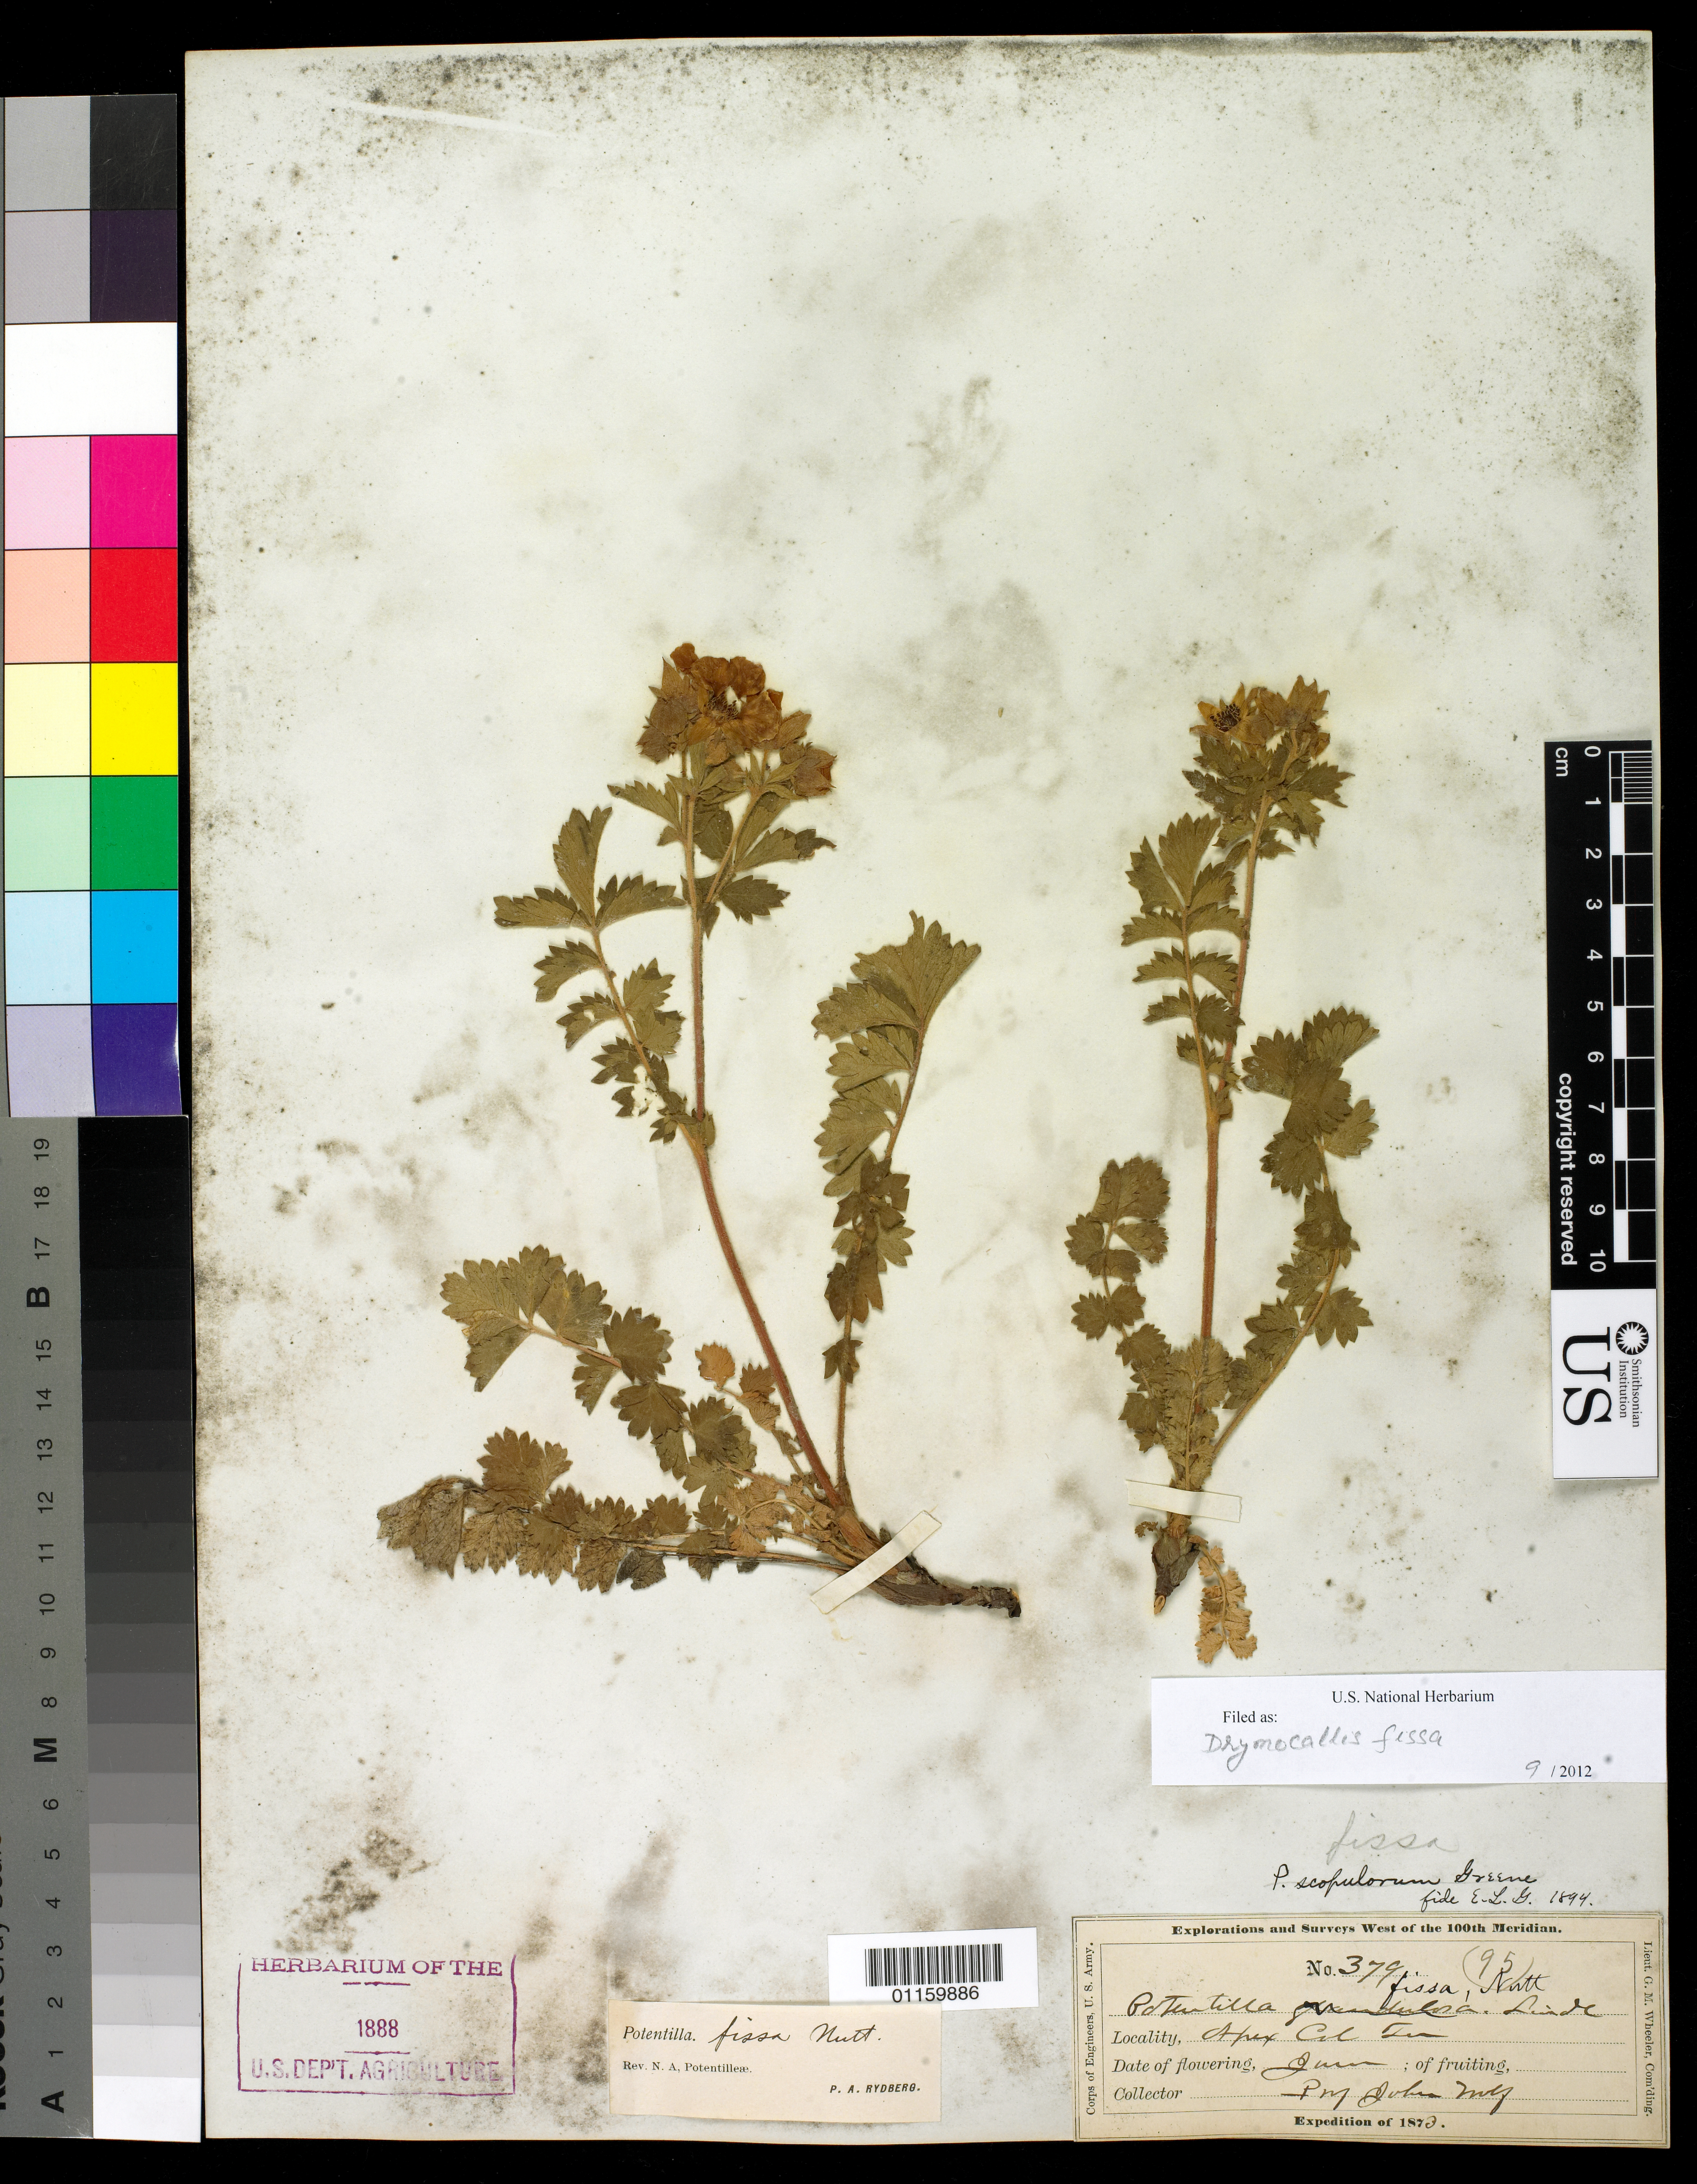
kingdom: Plantae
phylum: Tracheophyta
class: Magnoliopsida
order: Rosales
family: Rosaceae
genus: Drymocallis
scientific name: Drymocallis fissa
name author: (Nutt.) Rydb.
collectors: J. Wolf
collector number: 379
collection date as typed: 1873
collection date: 1873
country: United States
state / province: Colorado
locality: Apex Col Ter.